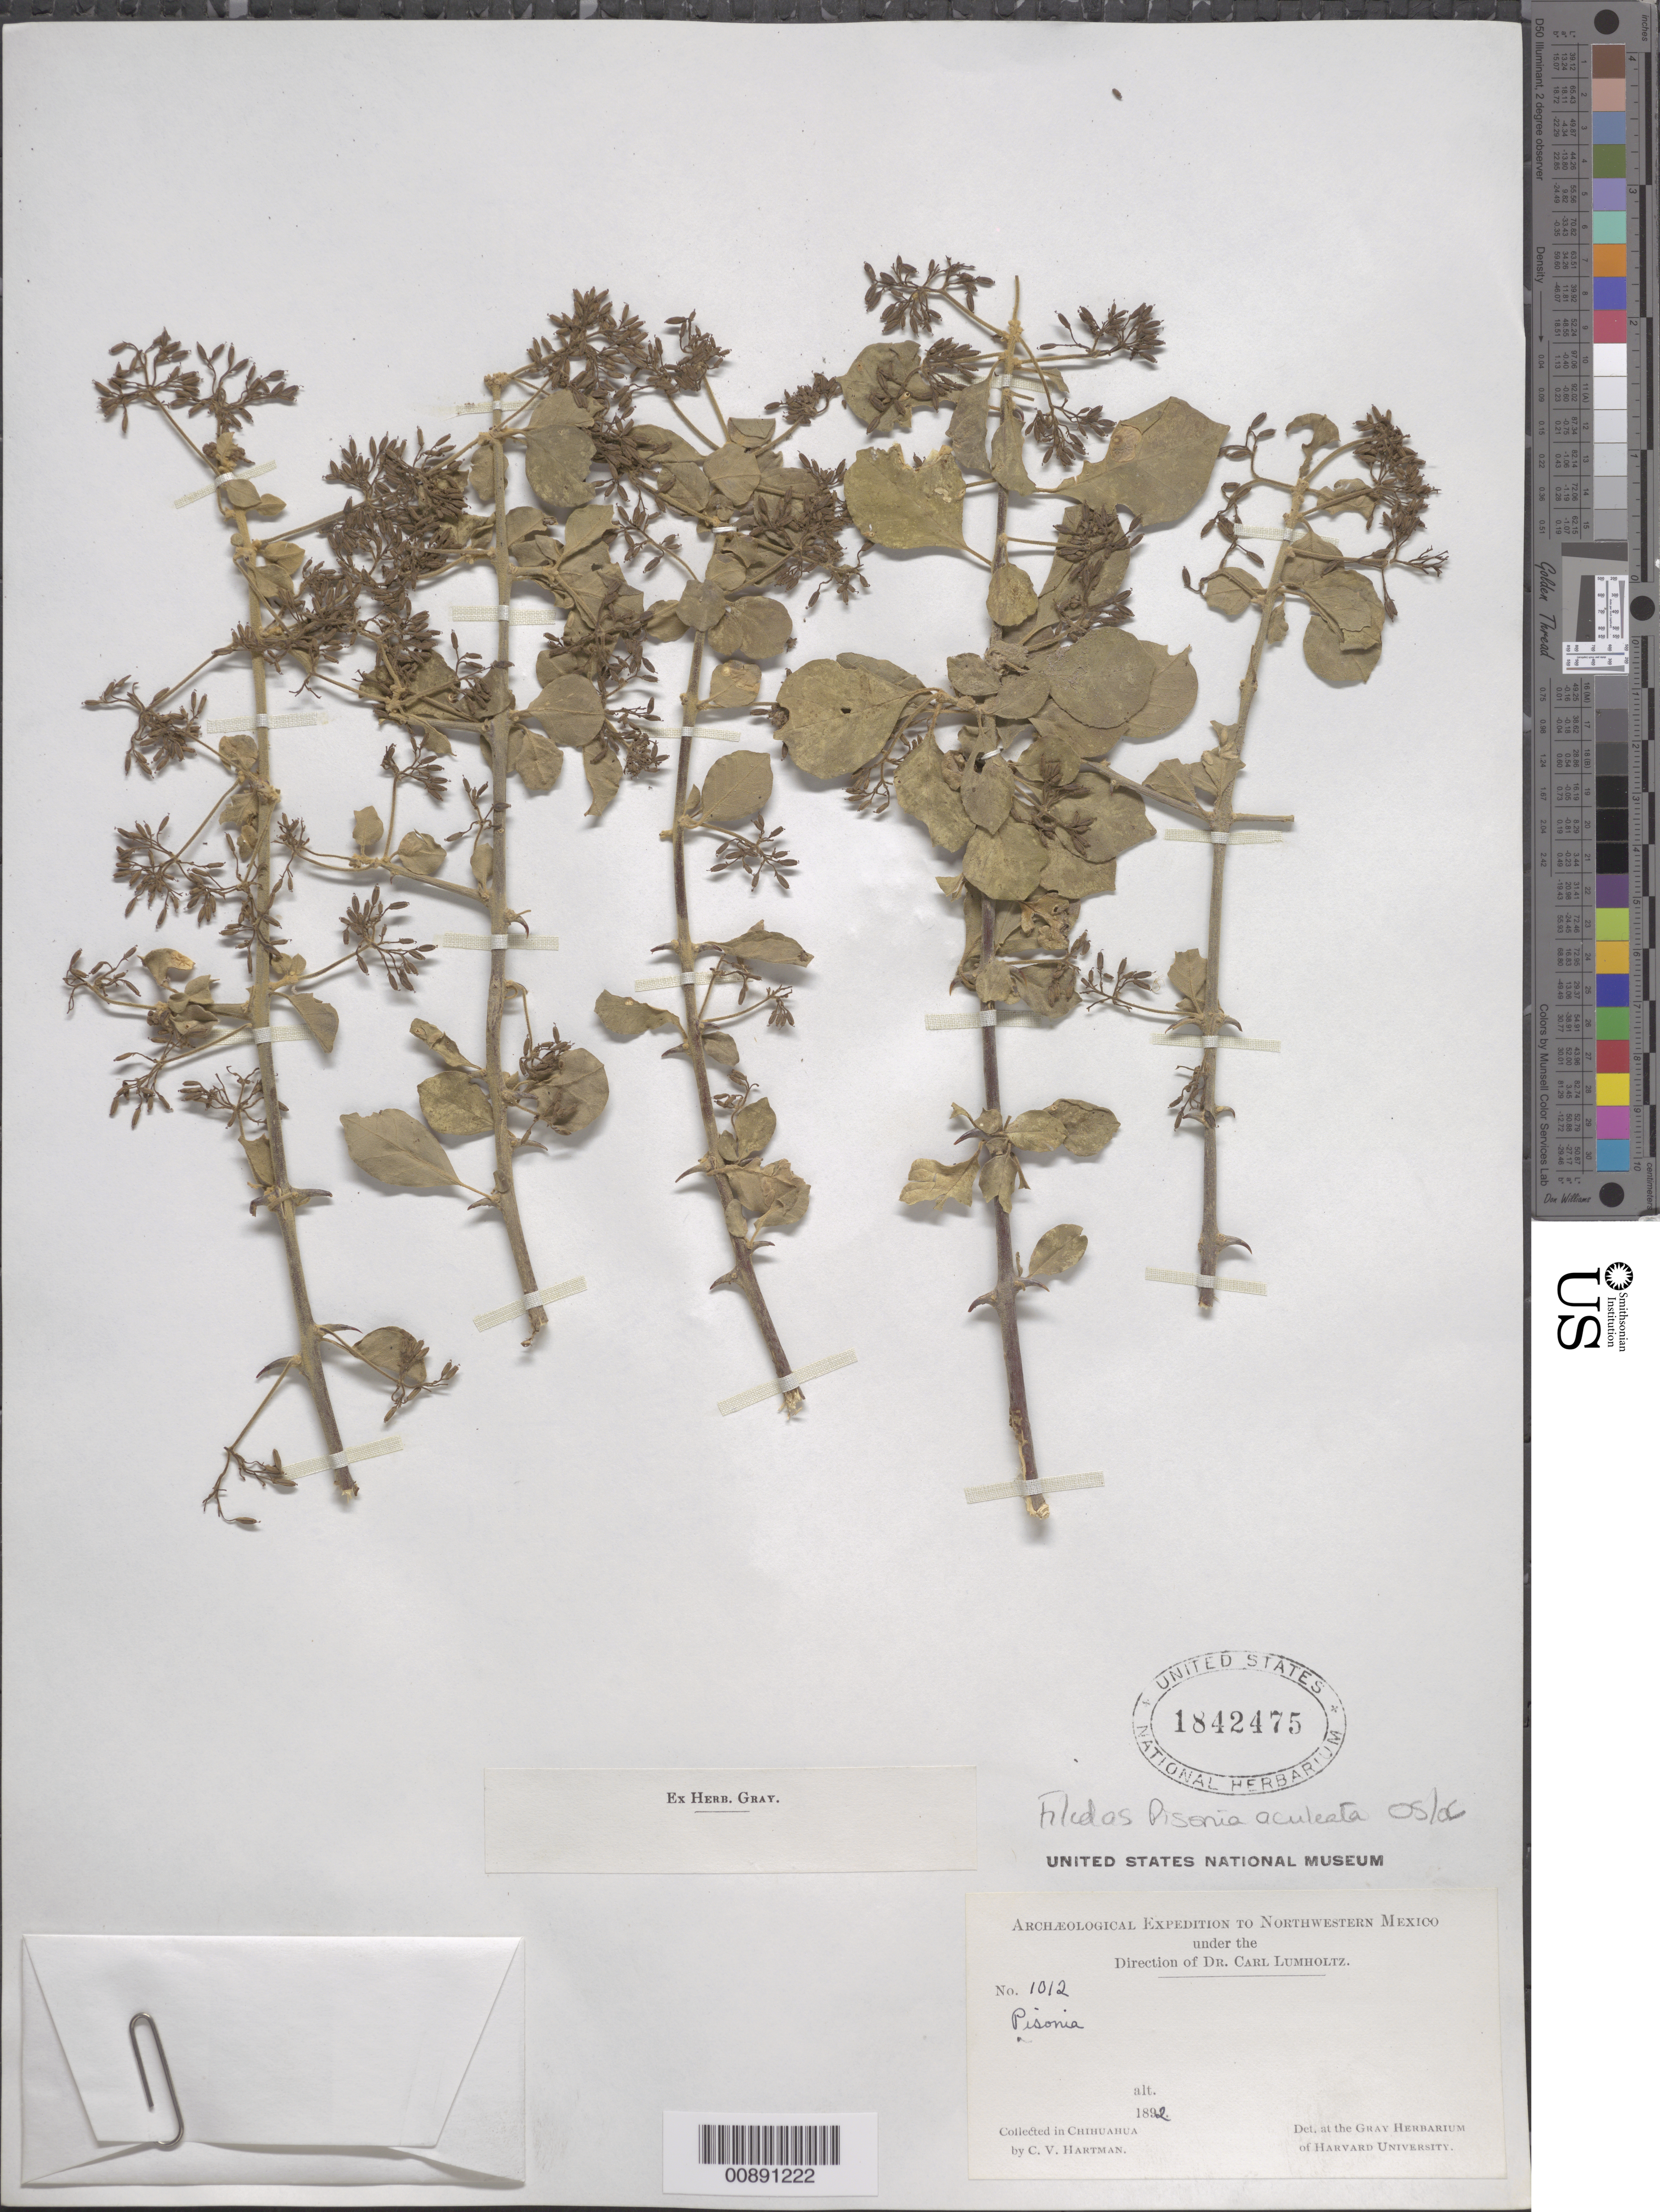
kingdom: Plantae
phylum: Tracheophyta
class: Magnoliopsida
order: Caryophyllales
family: Nyctaginaceae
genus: Pisonia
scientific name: Pisonia aculeata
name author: L.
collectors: C. V. Hartman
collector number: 1012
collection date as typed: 1892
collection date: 1892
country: Mexico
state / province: Chihuahua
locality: Chihuahua.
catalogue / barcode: US 1842475